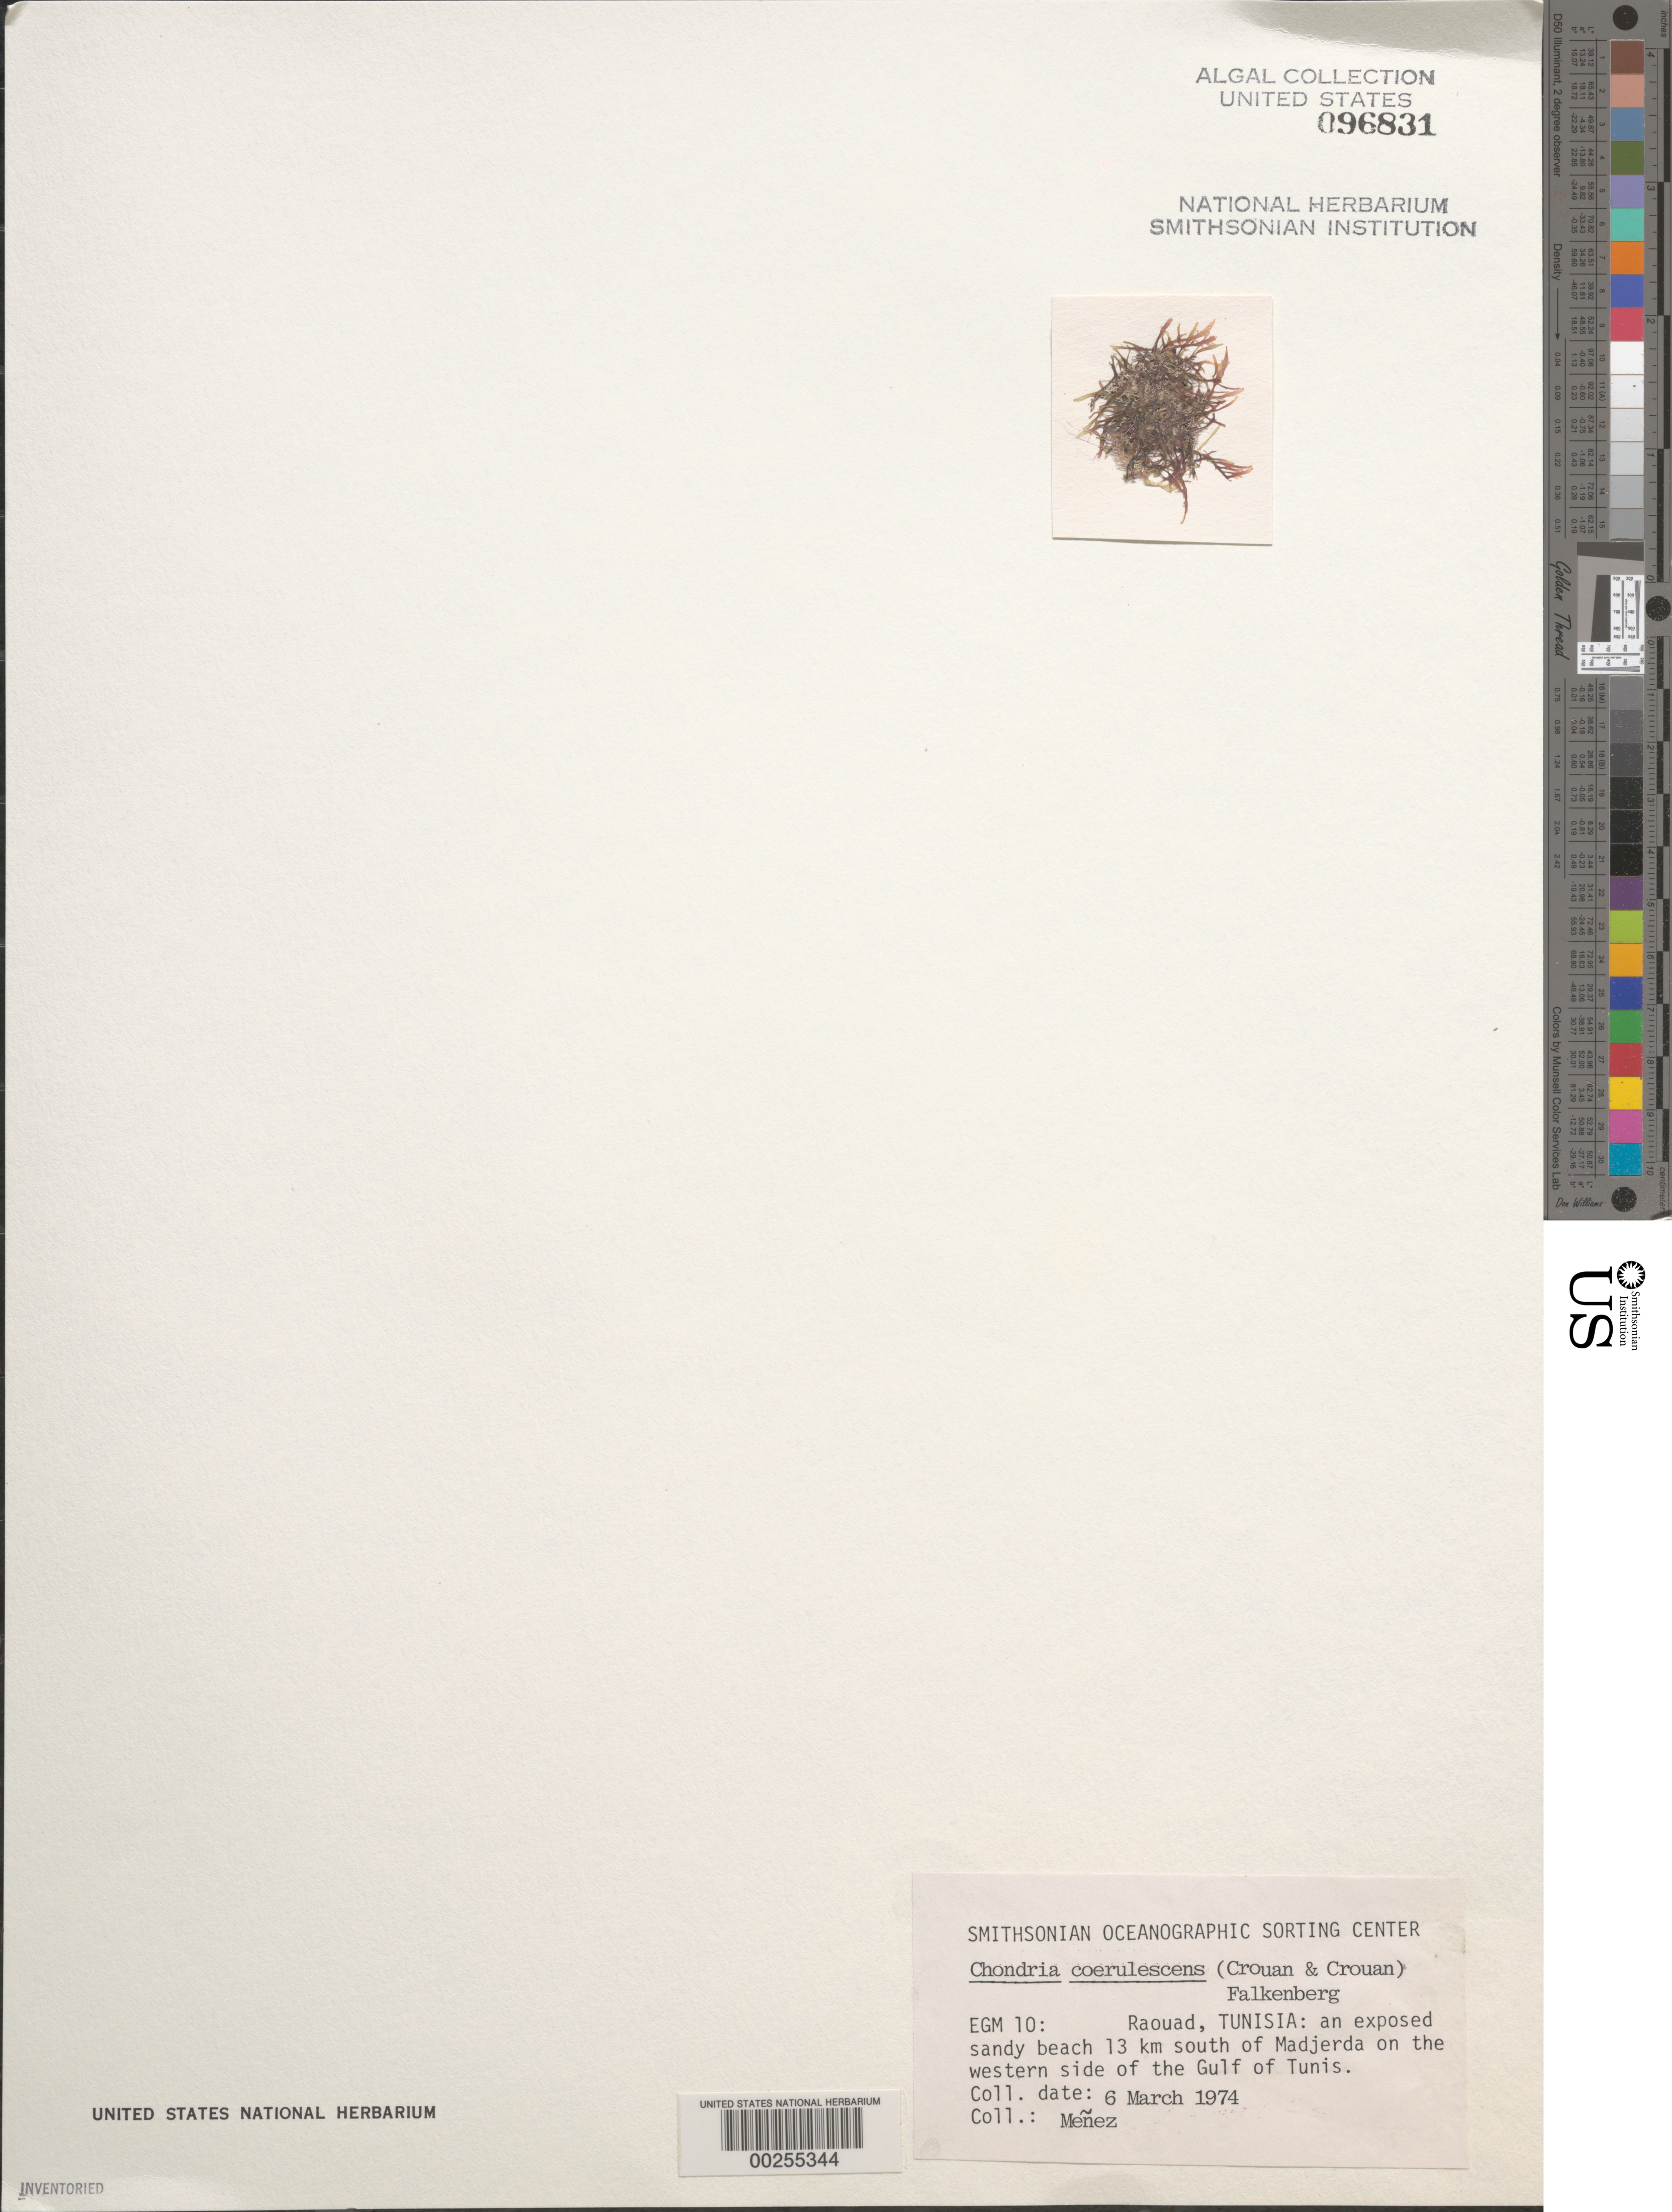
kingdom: Plantae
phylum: Rhodophyta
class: Florideophyceae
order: Ceramiales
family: Rhodomelaceae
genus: Chondria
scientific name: Chondria caerulescens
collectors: Meñez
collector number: EGM 10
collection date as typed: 06 Mar 1974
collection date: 1974-03-06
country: Tunisia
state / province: Tunis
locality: Raouad, 13 km south of madjerda, gulf of tunis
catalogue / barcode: US 96831